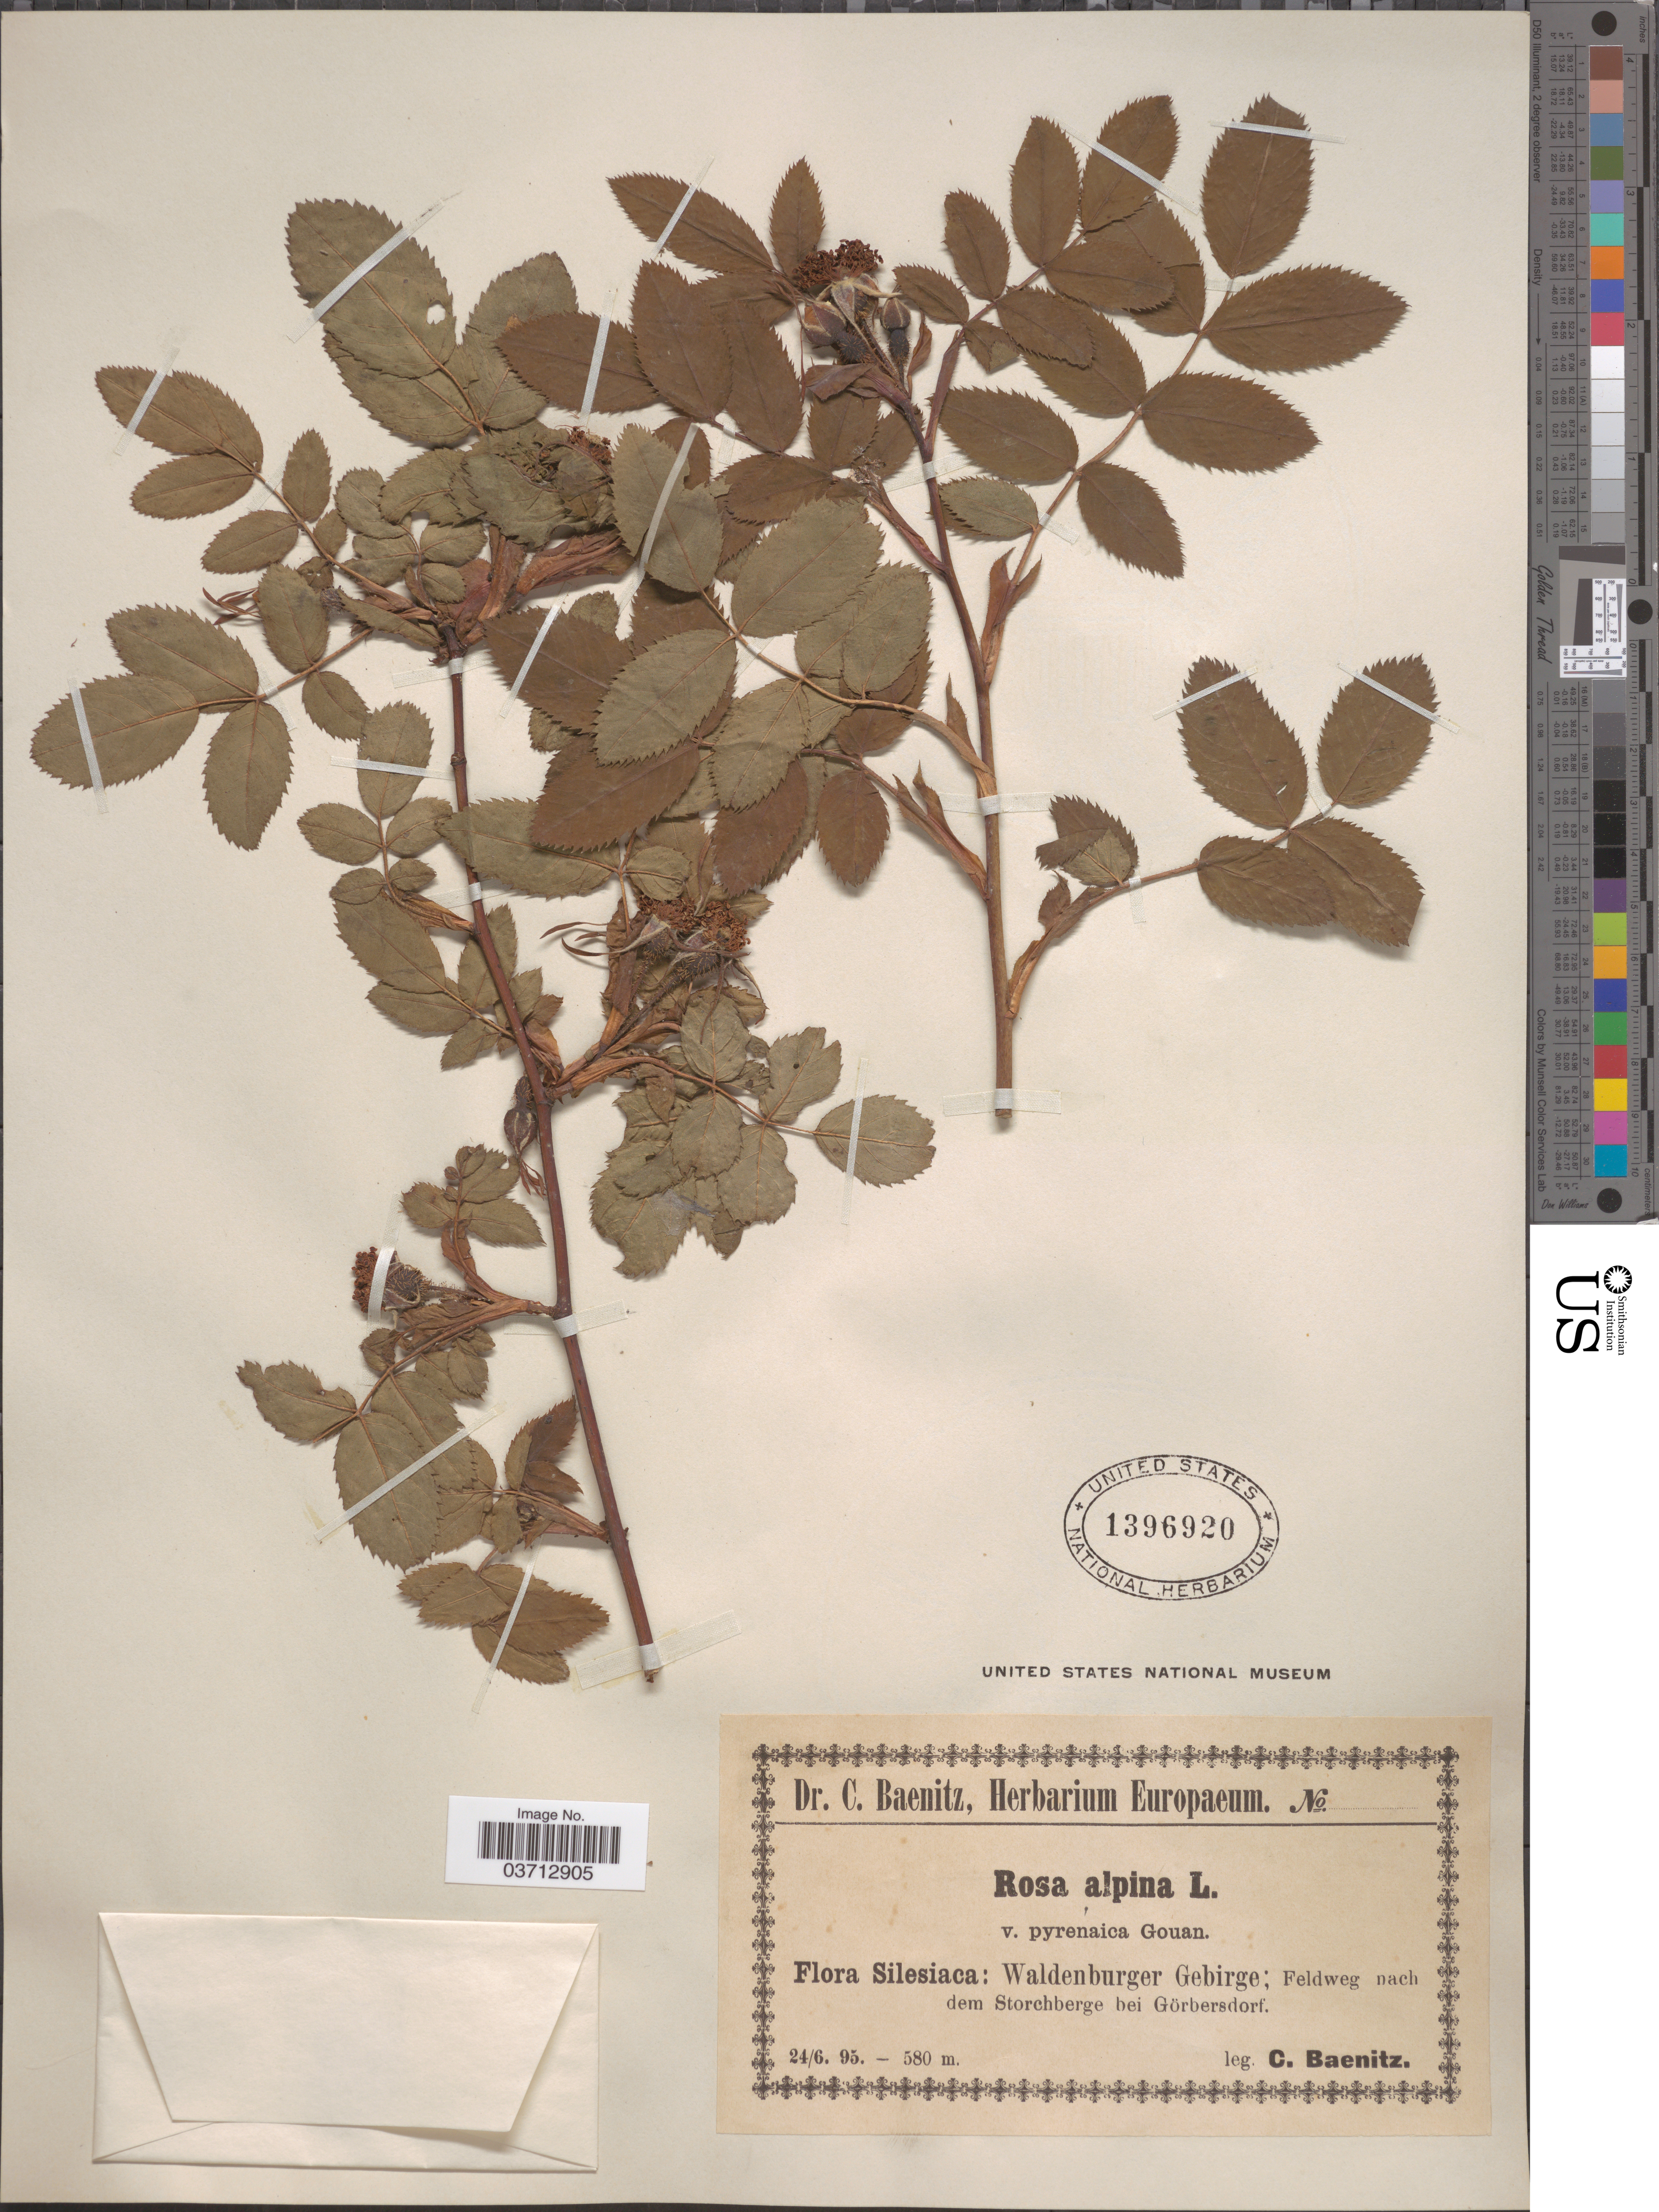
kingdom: Plantae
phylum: Tracheophyta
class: Magnoliopsida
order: Rosales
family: Rosaceae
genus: Rosa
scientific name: Rosa alpina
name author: L.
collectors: C. G. Baenitz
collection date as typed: Transcribed d/m/y: 24/6/95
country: Poland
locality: Silesiaca: Waldenburger Gebirge; Feldweg nach dem Storchberge bei Görbersdorf.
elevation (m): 580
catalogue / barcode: US 1396920